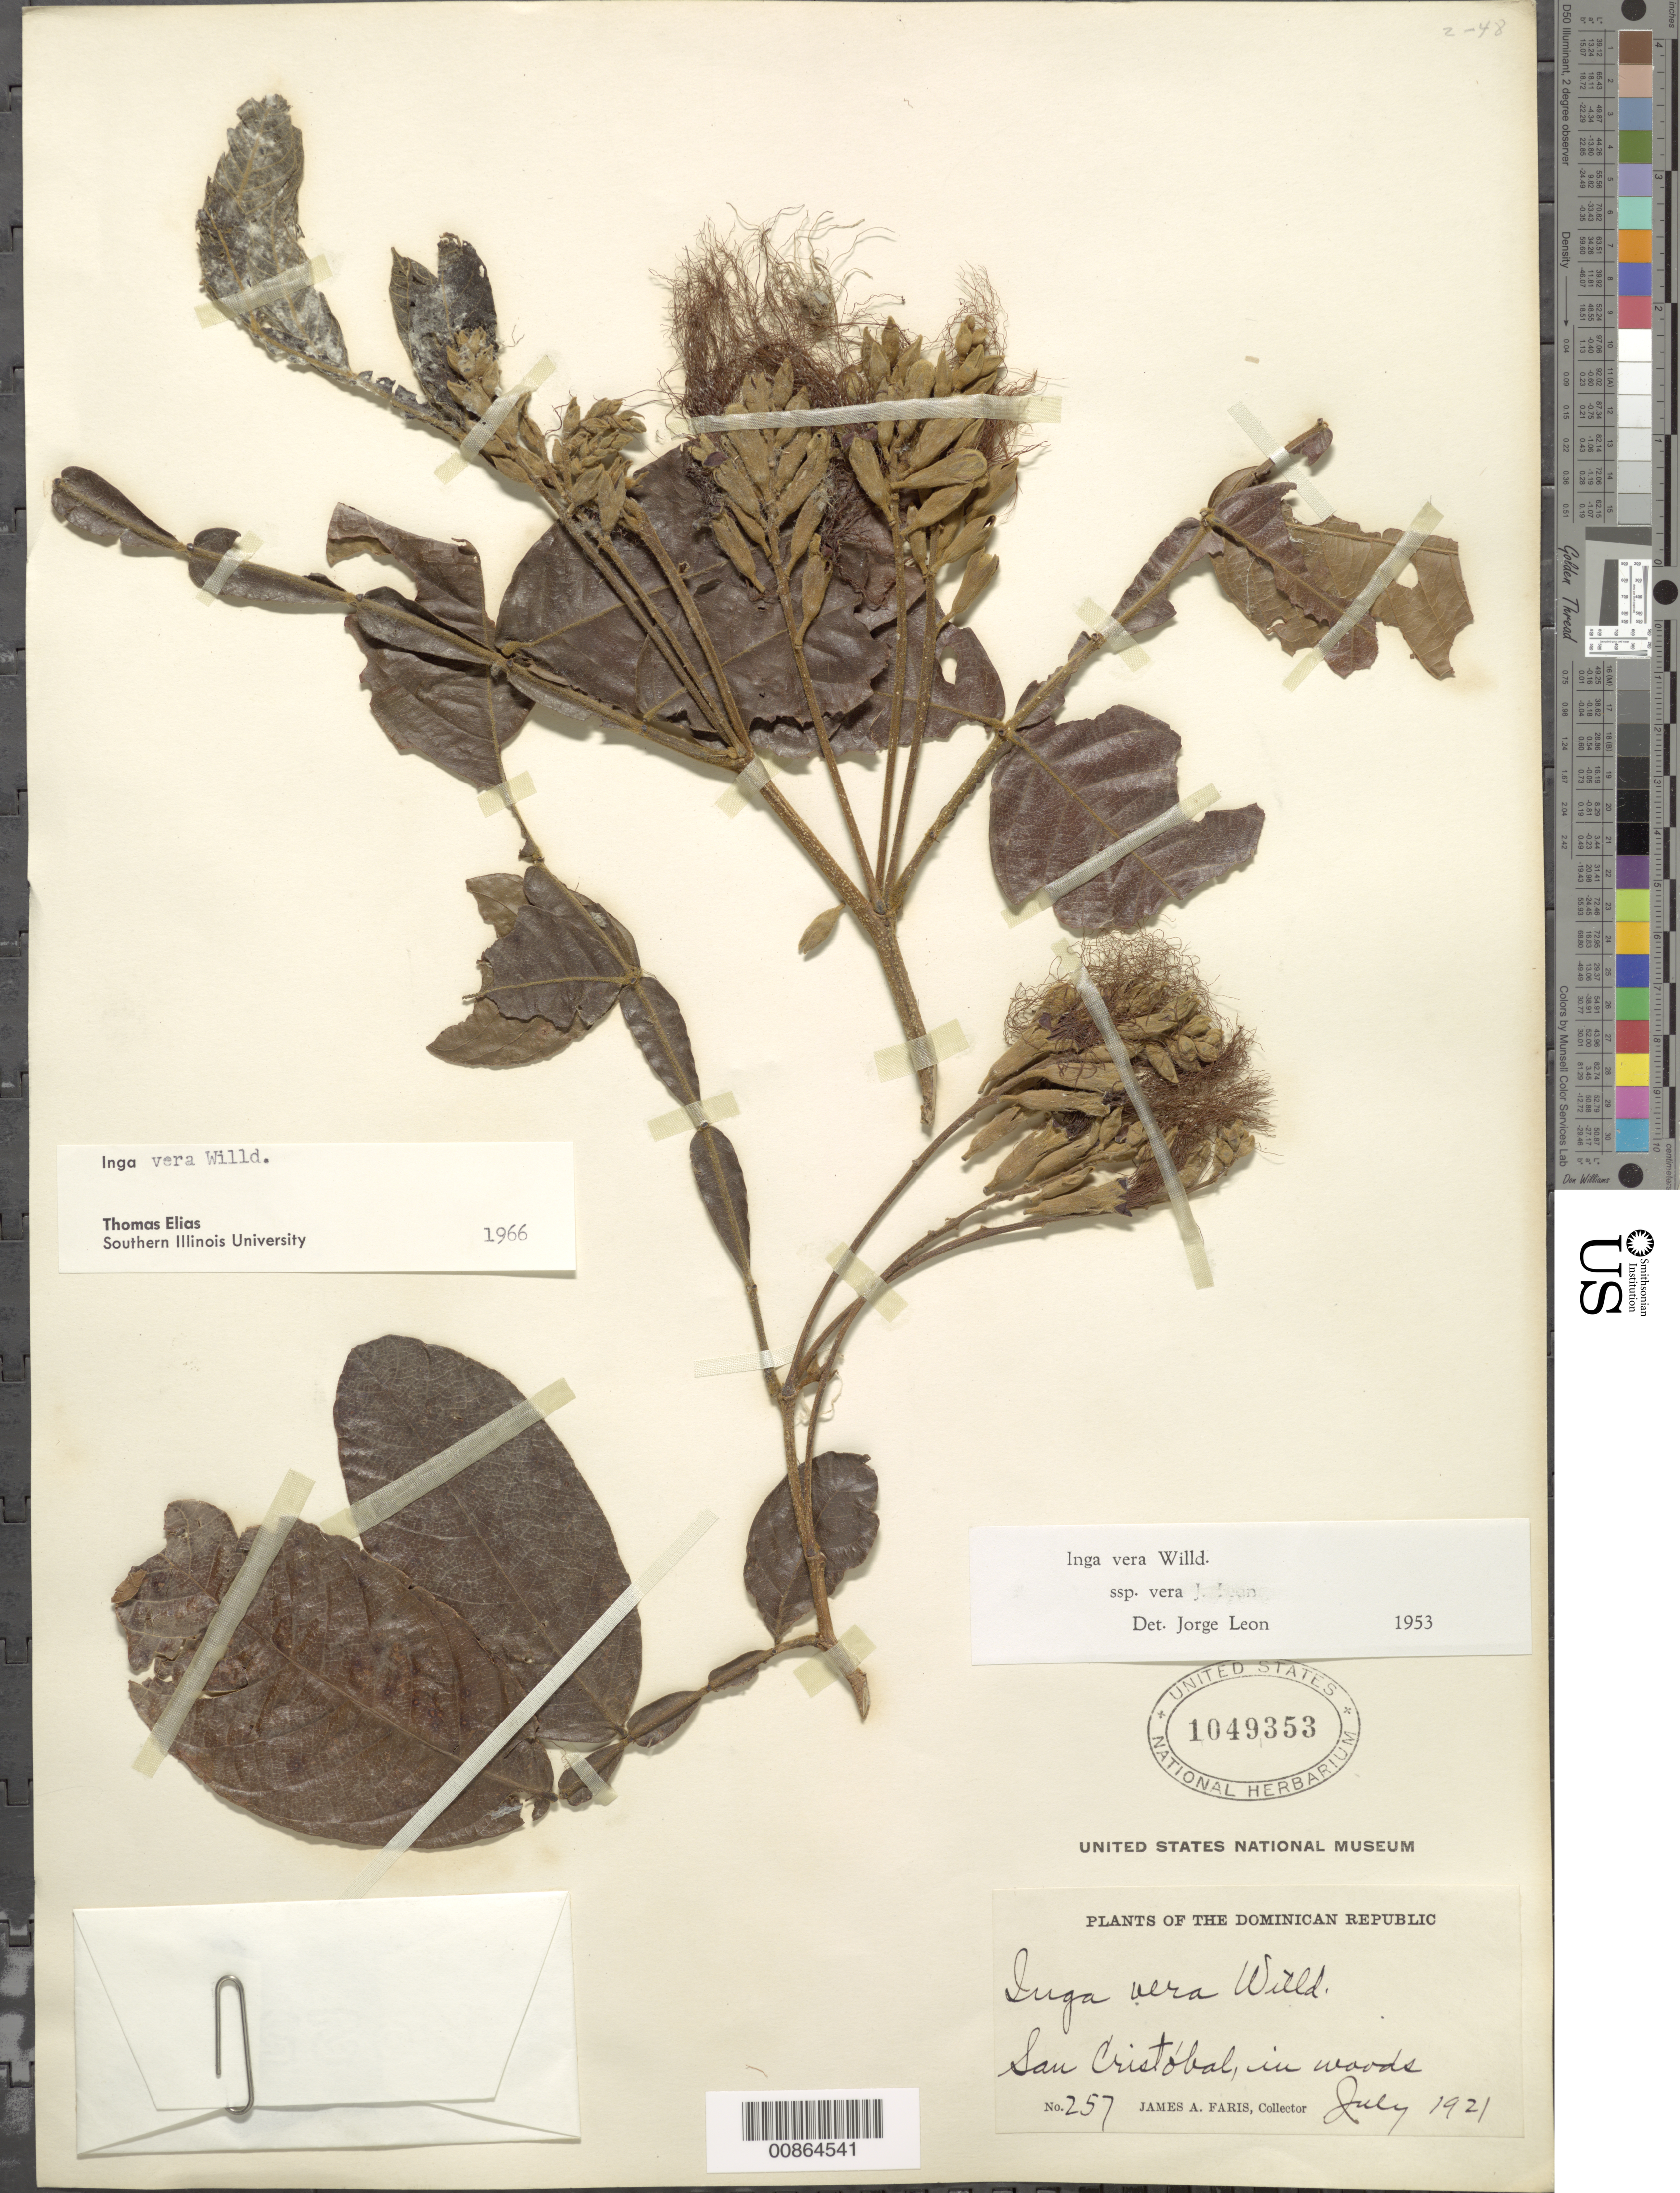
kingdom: Plantae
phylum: Tracheophyta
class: Magnoliopsida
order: Fabales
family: Fabaceae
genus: Inga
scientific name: Inga vera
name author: Willd.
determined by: Elias, T., (SIU), Southern Illinois University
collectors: J. Faris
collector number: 257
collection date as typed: Jul 1921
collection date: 1921-07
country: Dominican Republic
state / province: San Cristóbal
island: Hispaniola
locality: San Cristóbal.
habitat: In woods.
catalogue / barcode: US 1049353